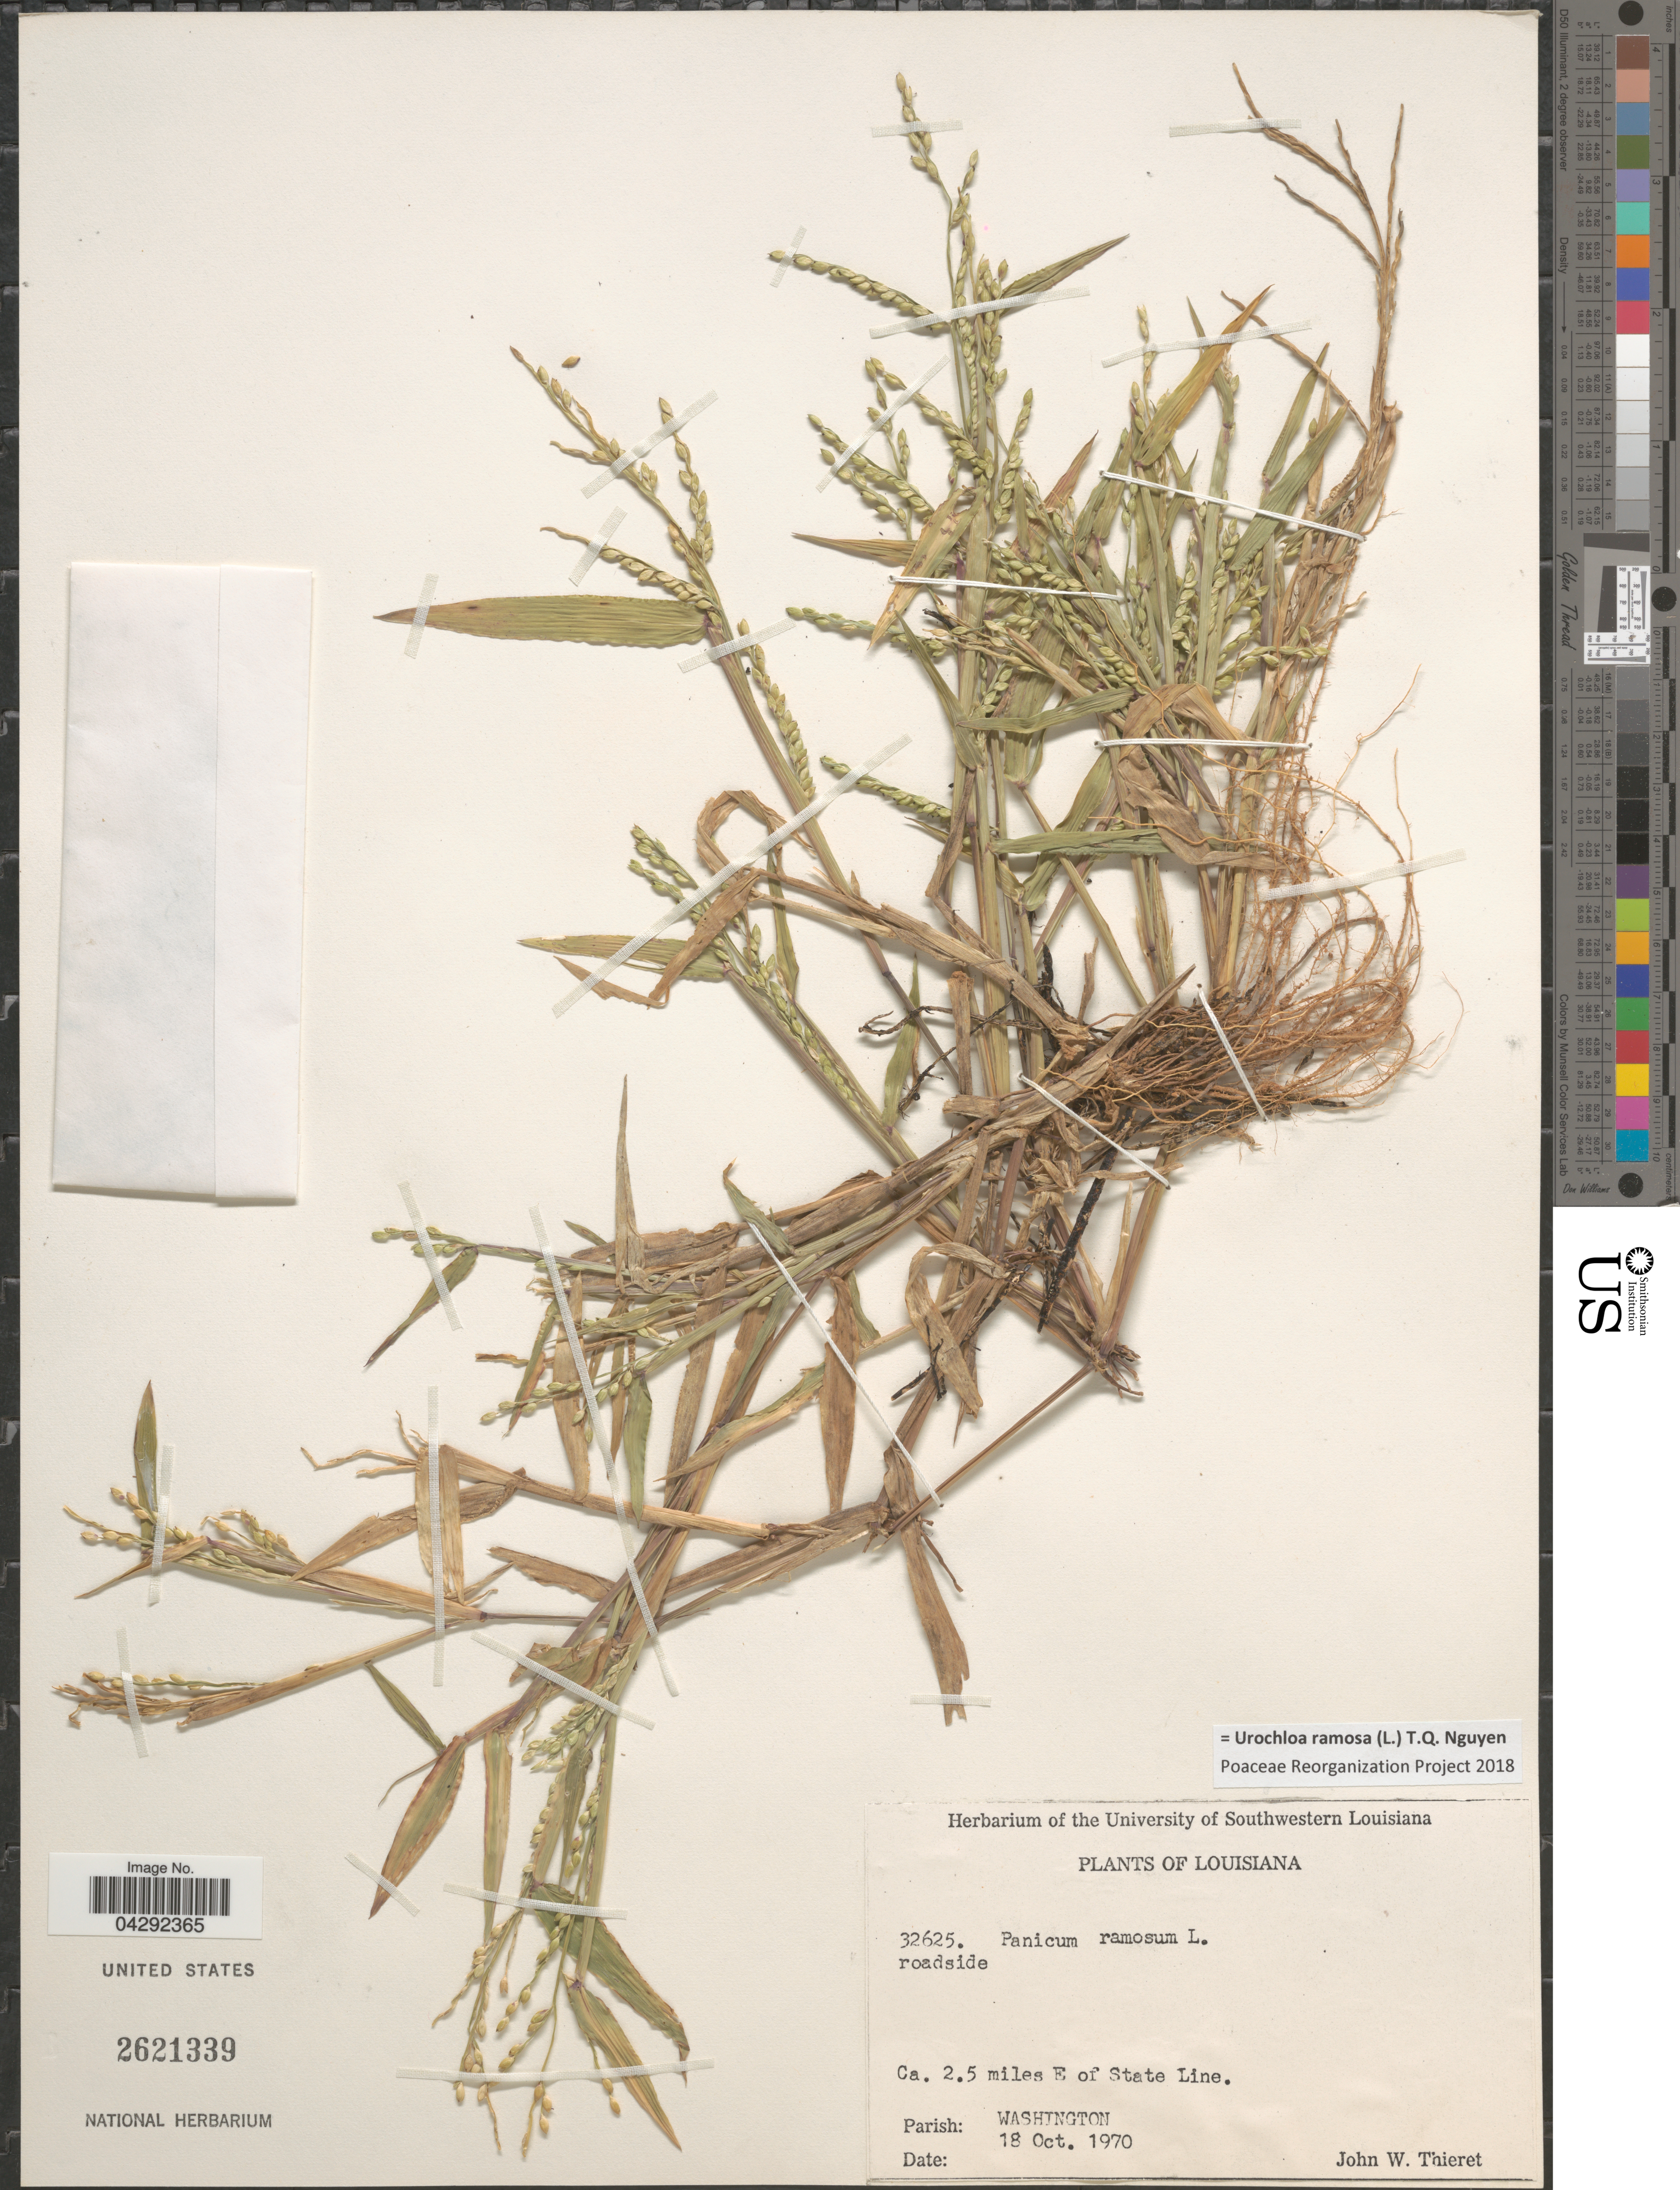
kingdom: Plantae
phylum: Tracheophyta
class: Liliopsida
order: Poales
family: Poaceae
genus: Urochloa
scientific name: Urochloa ramosa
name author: T.Q. Nguyen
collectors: J. W. Thieret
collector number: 32625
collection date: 1970-10-18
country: United States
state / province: Louisiana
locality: Ca. 2.5 miles E of State Line. Parish: Washington.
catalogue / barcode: US 2621339